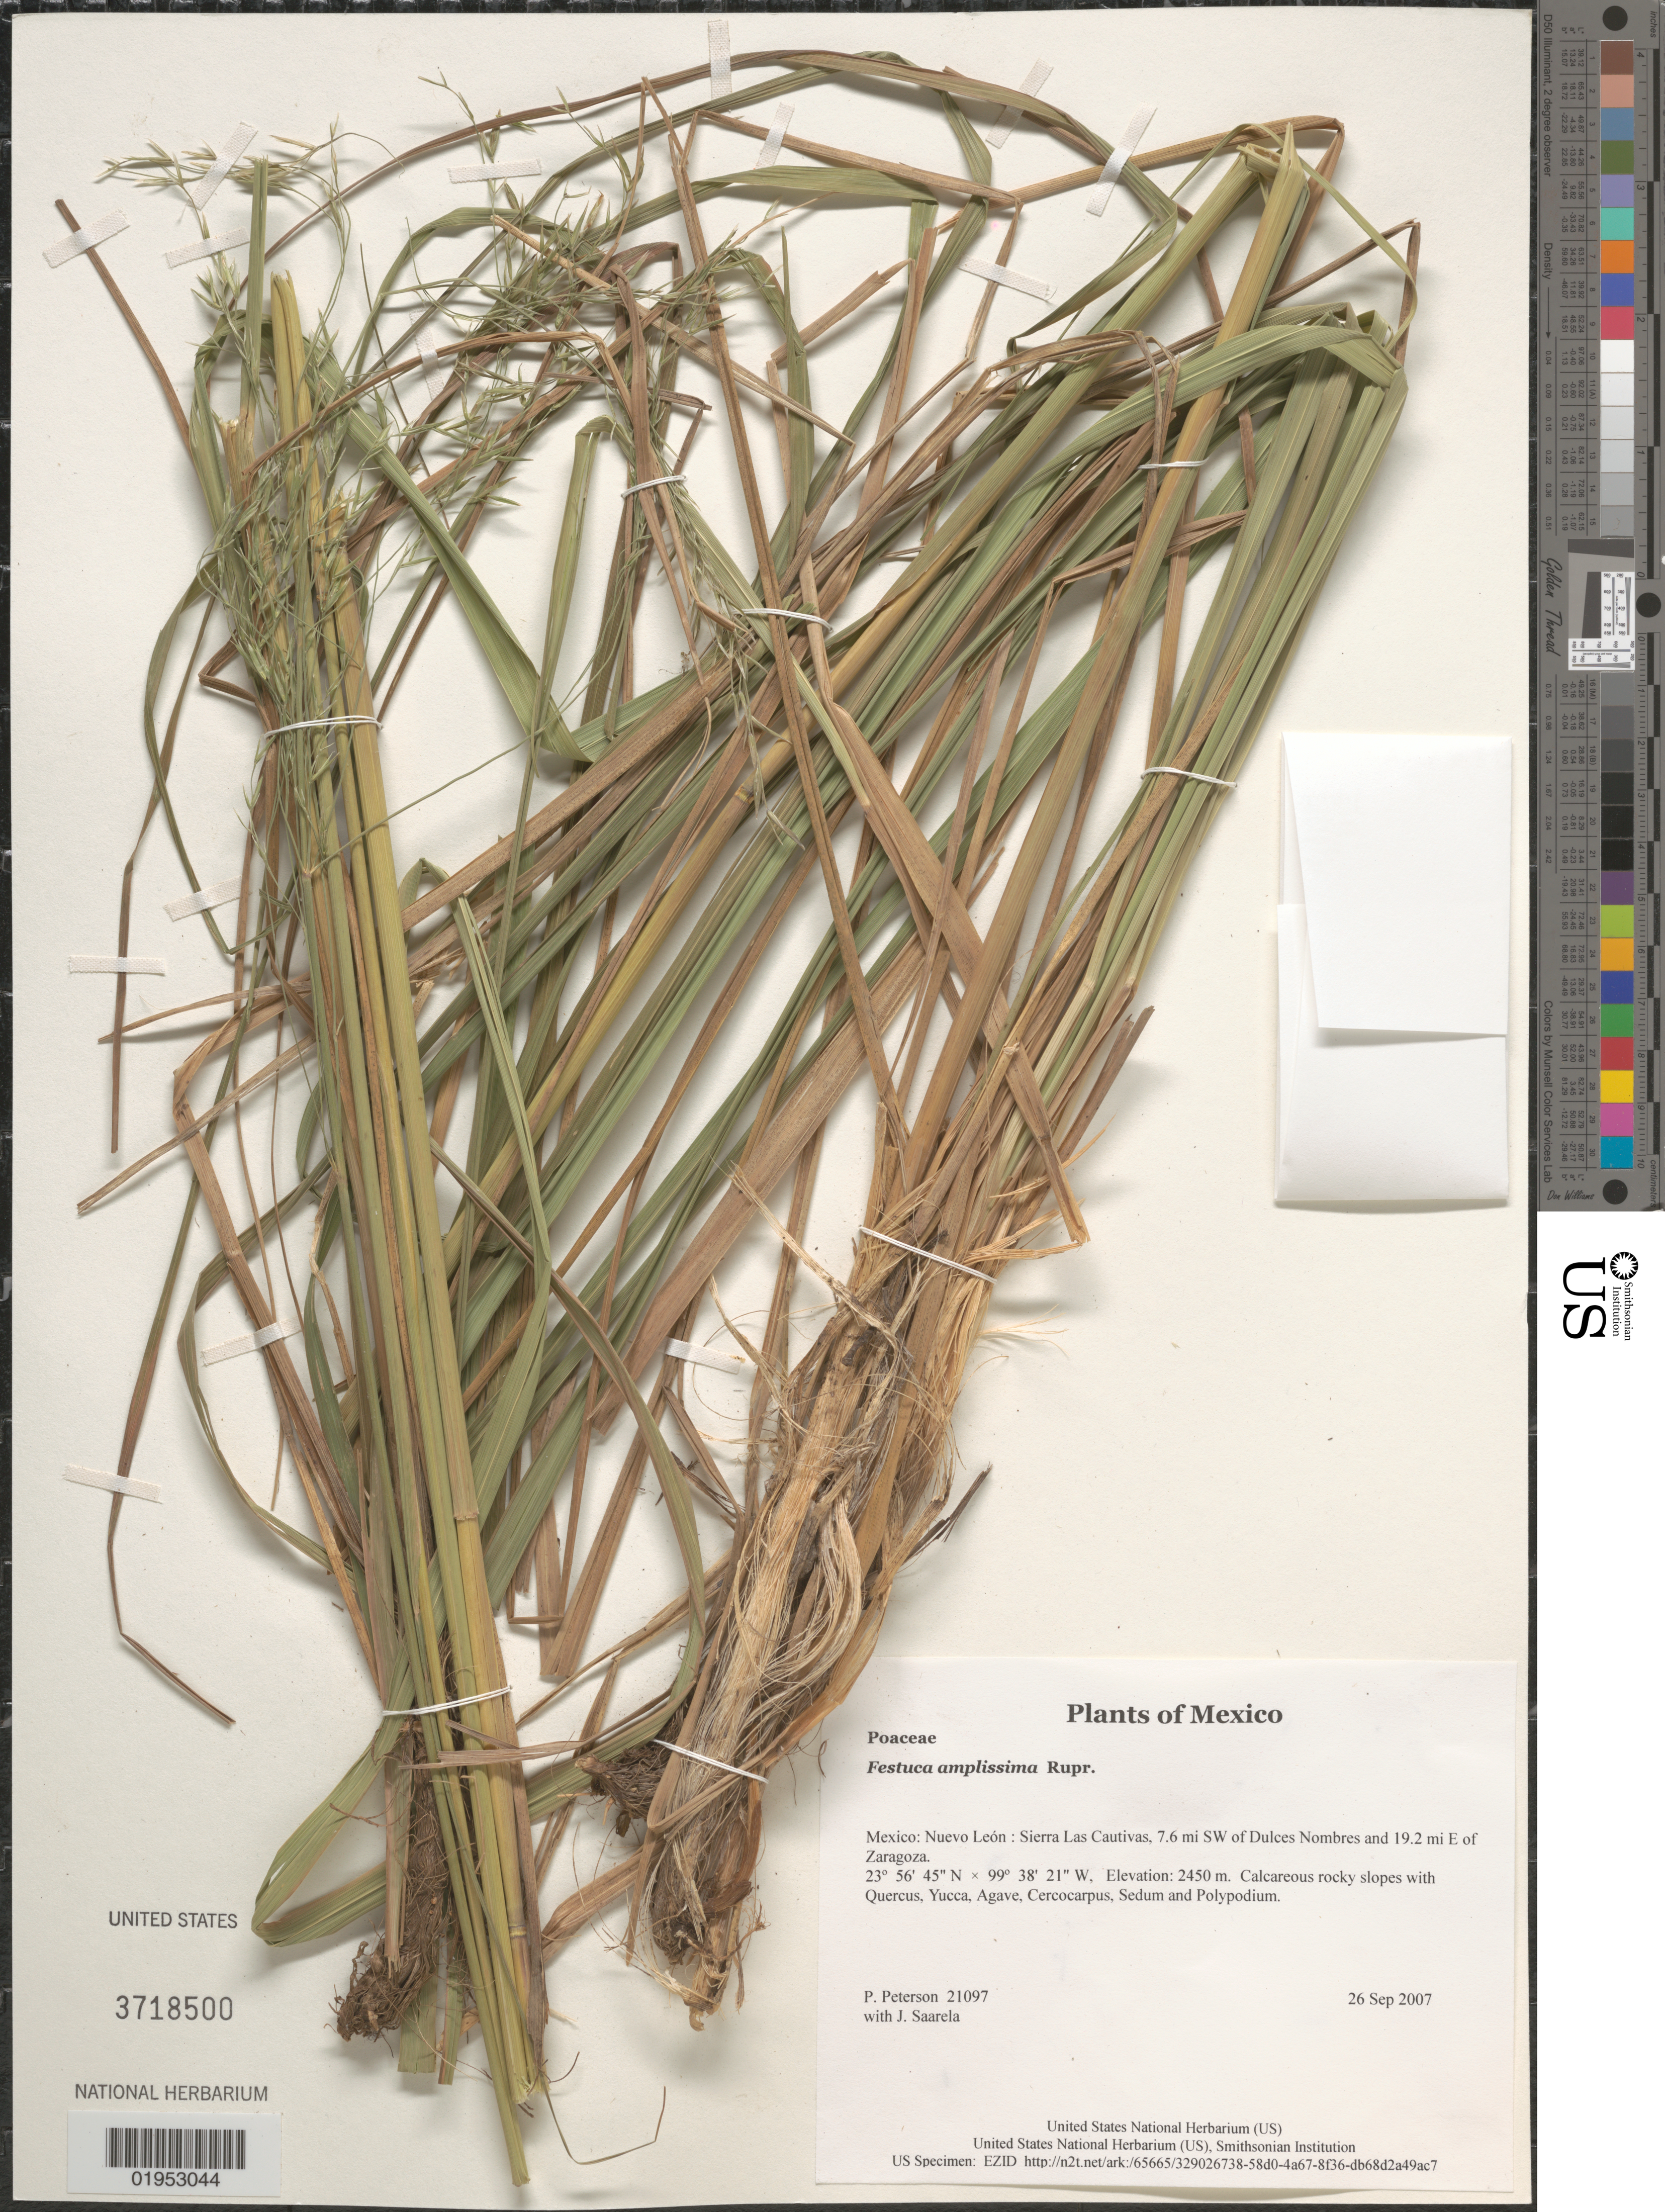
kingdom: Plantae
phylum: Tracheophyta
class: Liliopsida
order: Poales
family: Poaceae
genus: Festuca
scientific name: Festuca amplissima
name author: Rupr.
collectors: P. M. Peterson & J. Saarela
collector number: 21097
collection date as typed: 26 Sep 2007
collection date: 2007-09-26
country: Mexico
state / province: Nuevo León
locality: Sierra Las Cautivas, 7.6 mi SW of Dulces Nombres and 19.2 mi E of Zaragoza.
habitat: Calcareous rocky slopes with Quercus, Yucca, Agave, Cercocarpus, Sedum and Polypodium.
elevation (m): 2450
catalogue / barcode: US 3718500